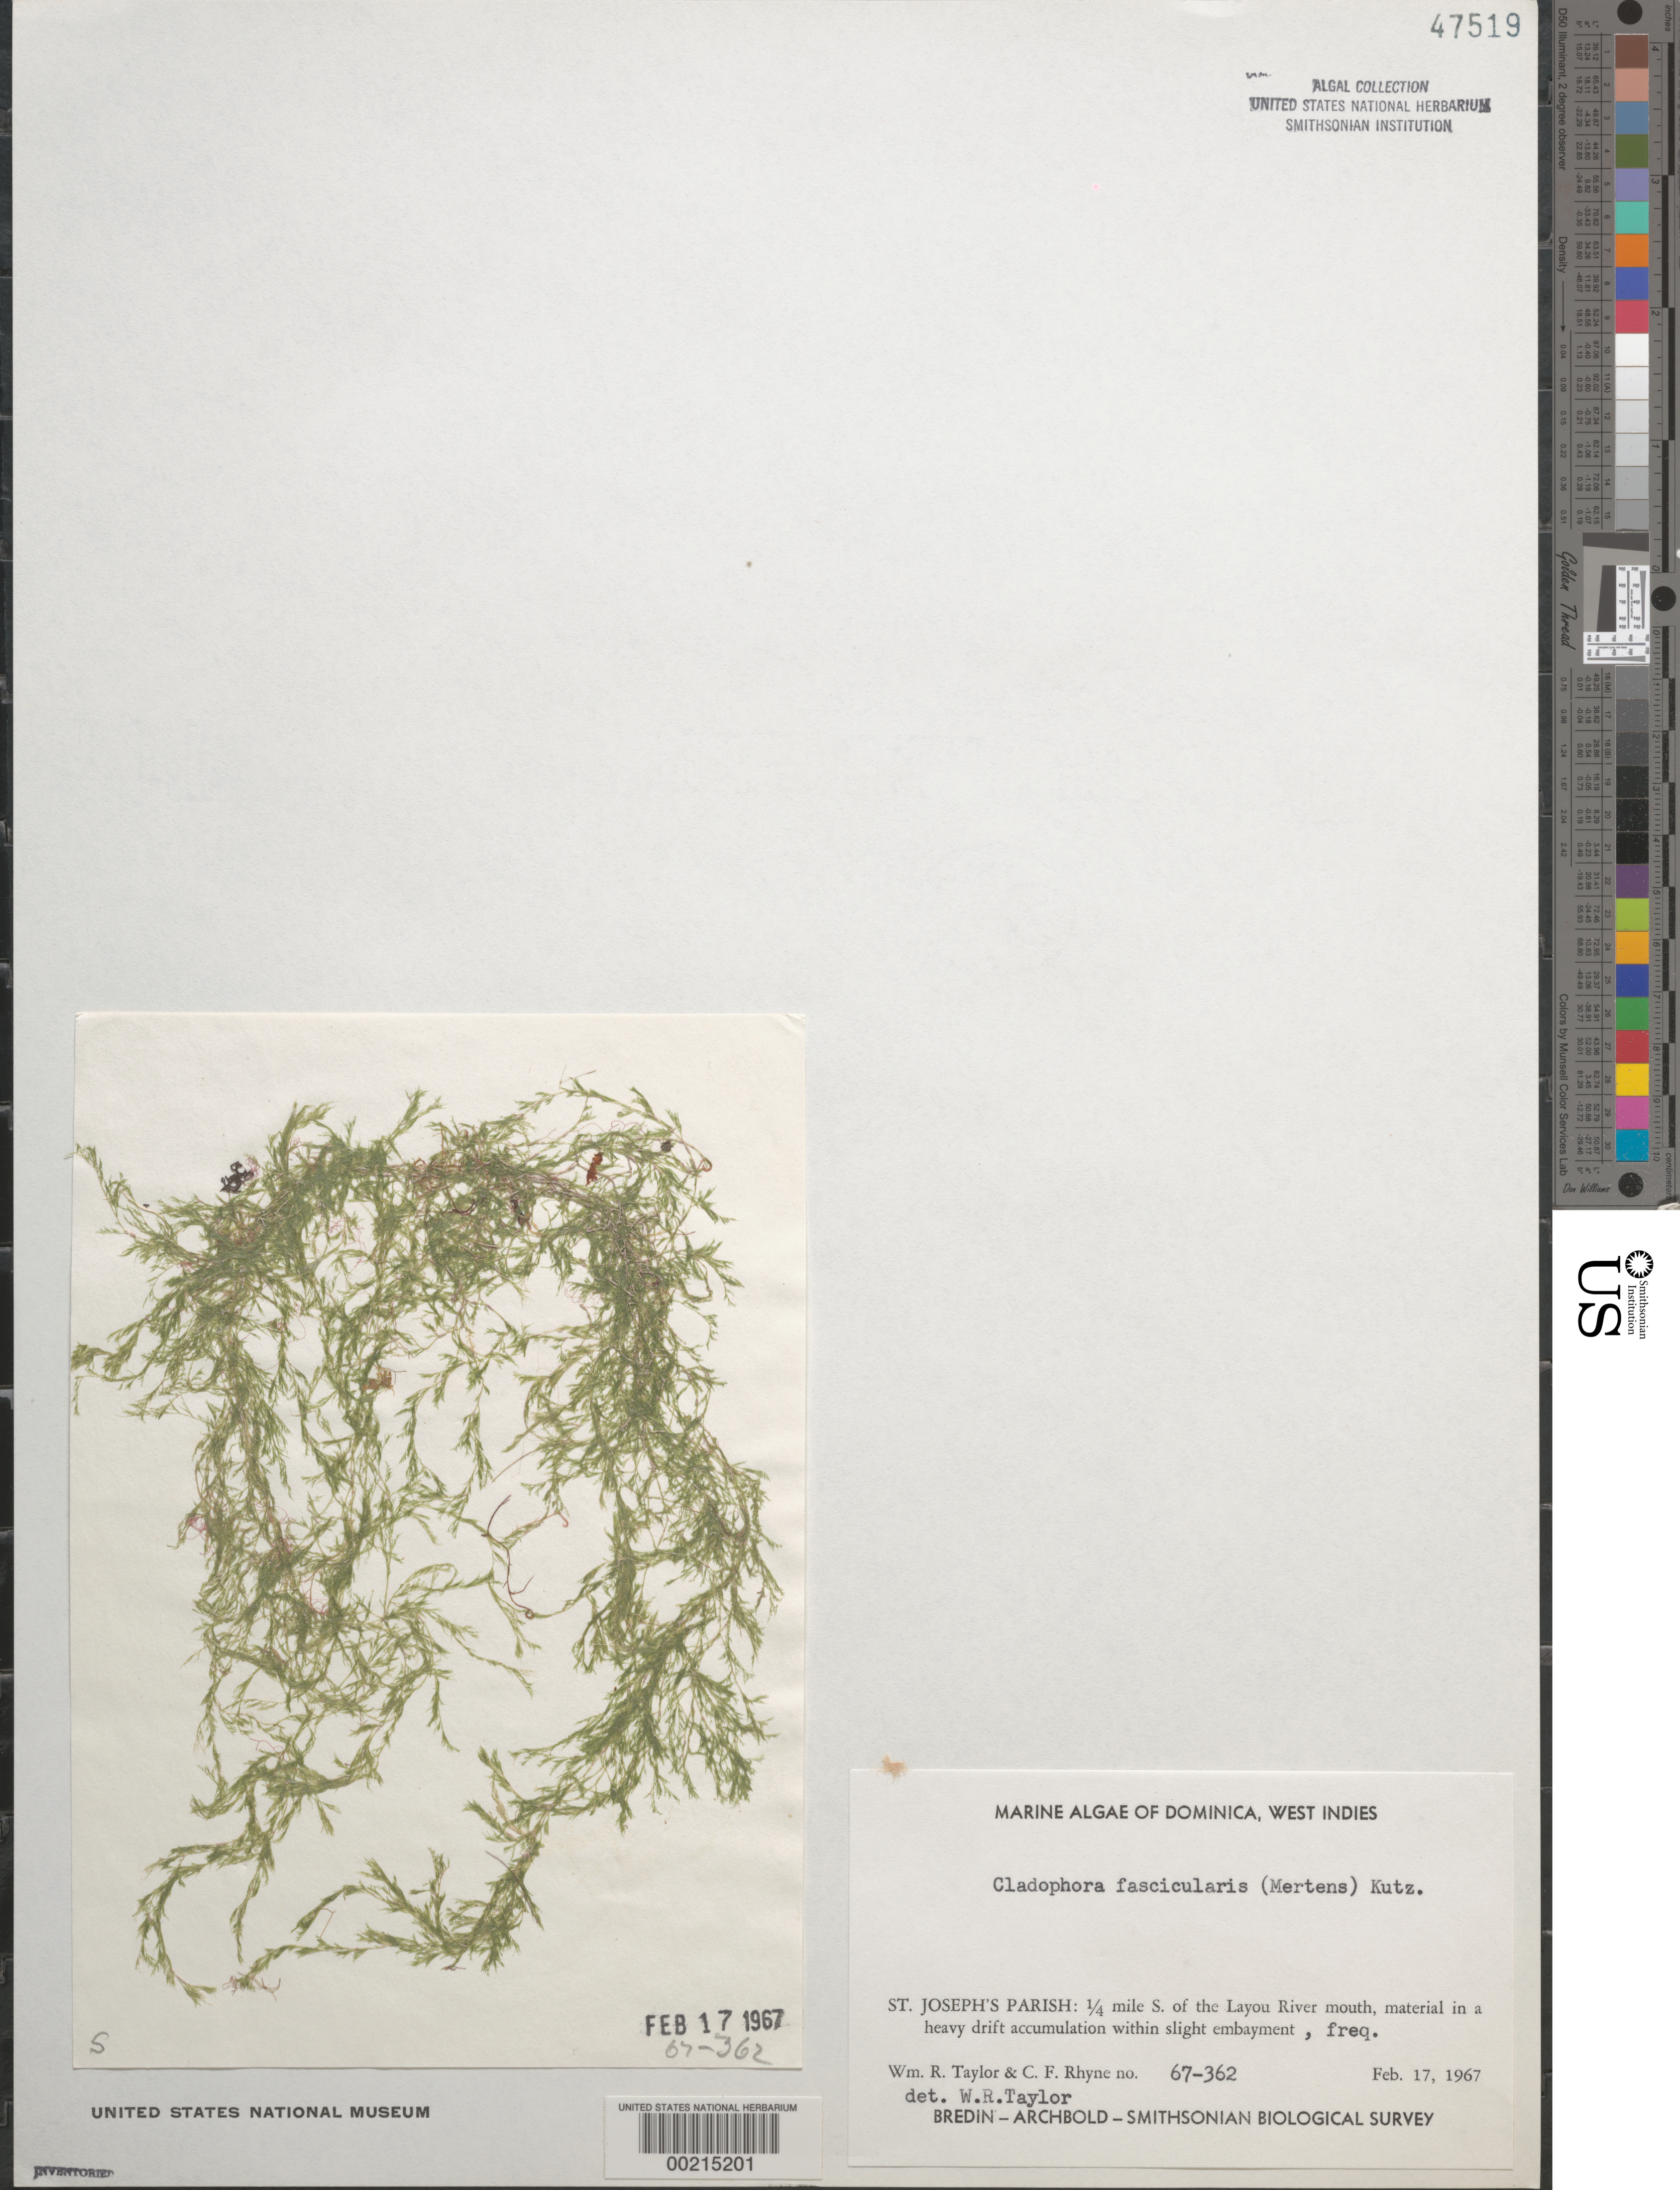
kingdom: Plantae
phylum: Chlorophyta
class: Ulvophyceae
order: Bryopsidales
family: Caulerpaceae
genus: Caulerpa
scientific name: Caulerpa mexicana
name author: Sond. ex Kütz.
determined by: Algae name updating Project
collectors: W. R. Taylor & C. Rhyne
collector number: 67-362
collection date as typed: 17 Feb 1967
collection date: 1967-02-17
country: Dominica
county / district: St. Joseph's Parish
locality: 0.25 mile south of Layou River mouth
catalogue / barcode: US 47519